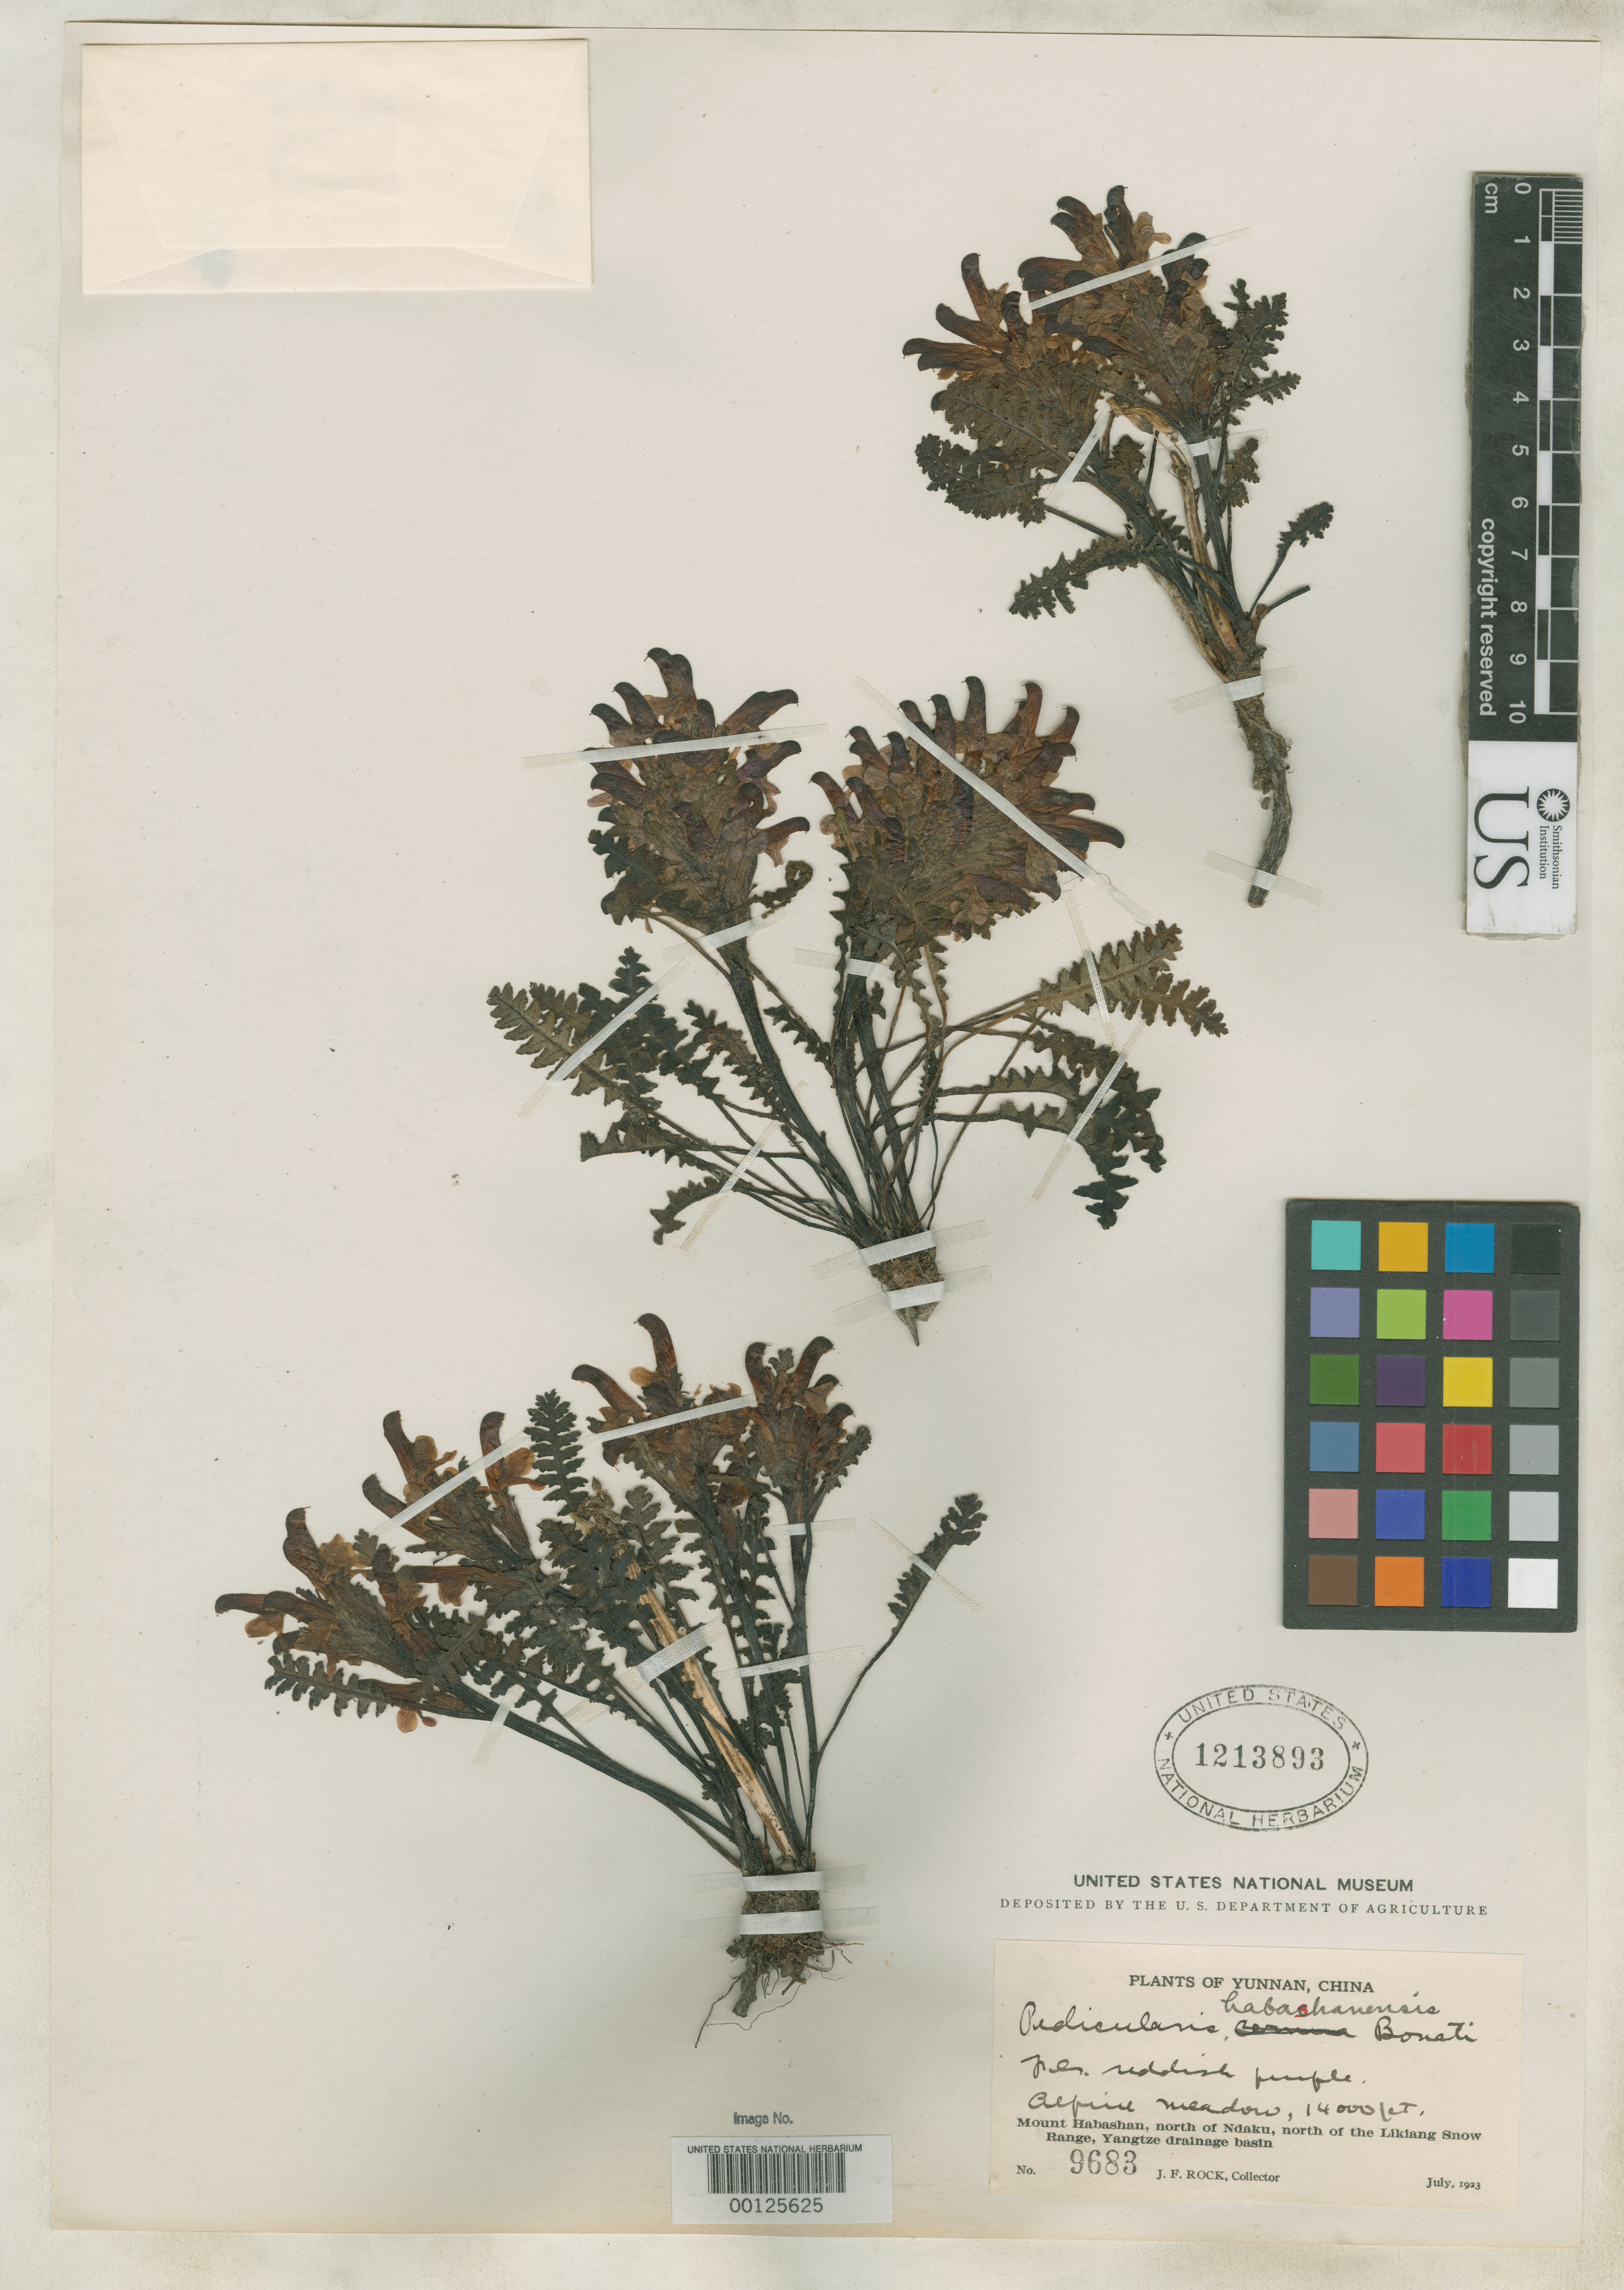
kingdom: Plantae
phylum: Tracheophyta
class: Magnoliopsida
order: Lamiales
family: Orobanchaceae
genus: Pedicularis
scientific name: Pedicularis habachanensis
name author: Bonati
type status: Isotype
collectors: J. F. Rock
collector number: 9683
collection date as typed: Jul 1923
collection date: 1923-07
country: China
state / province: Yunnan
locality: Noaku.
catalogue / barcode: US 1213893